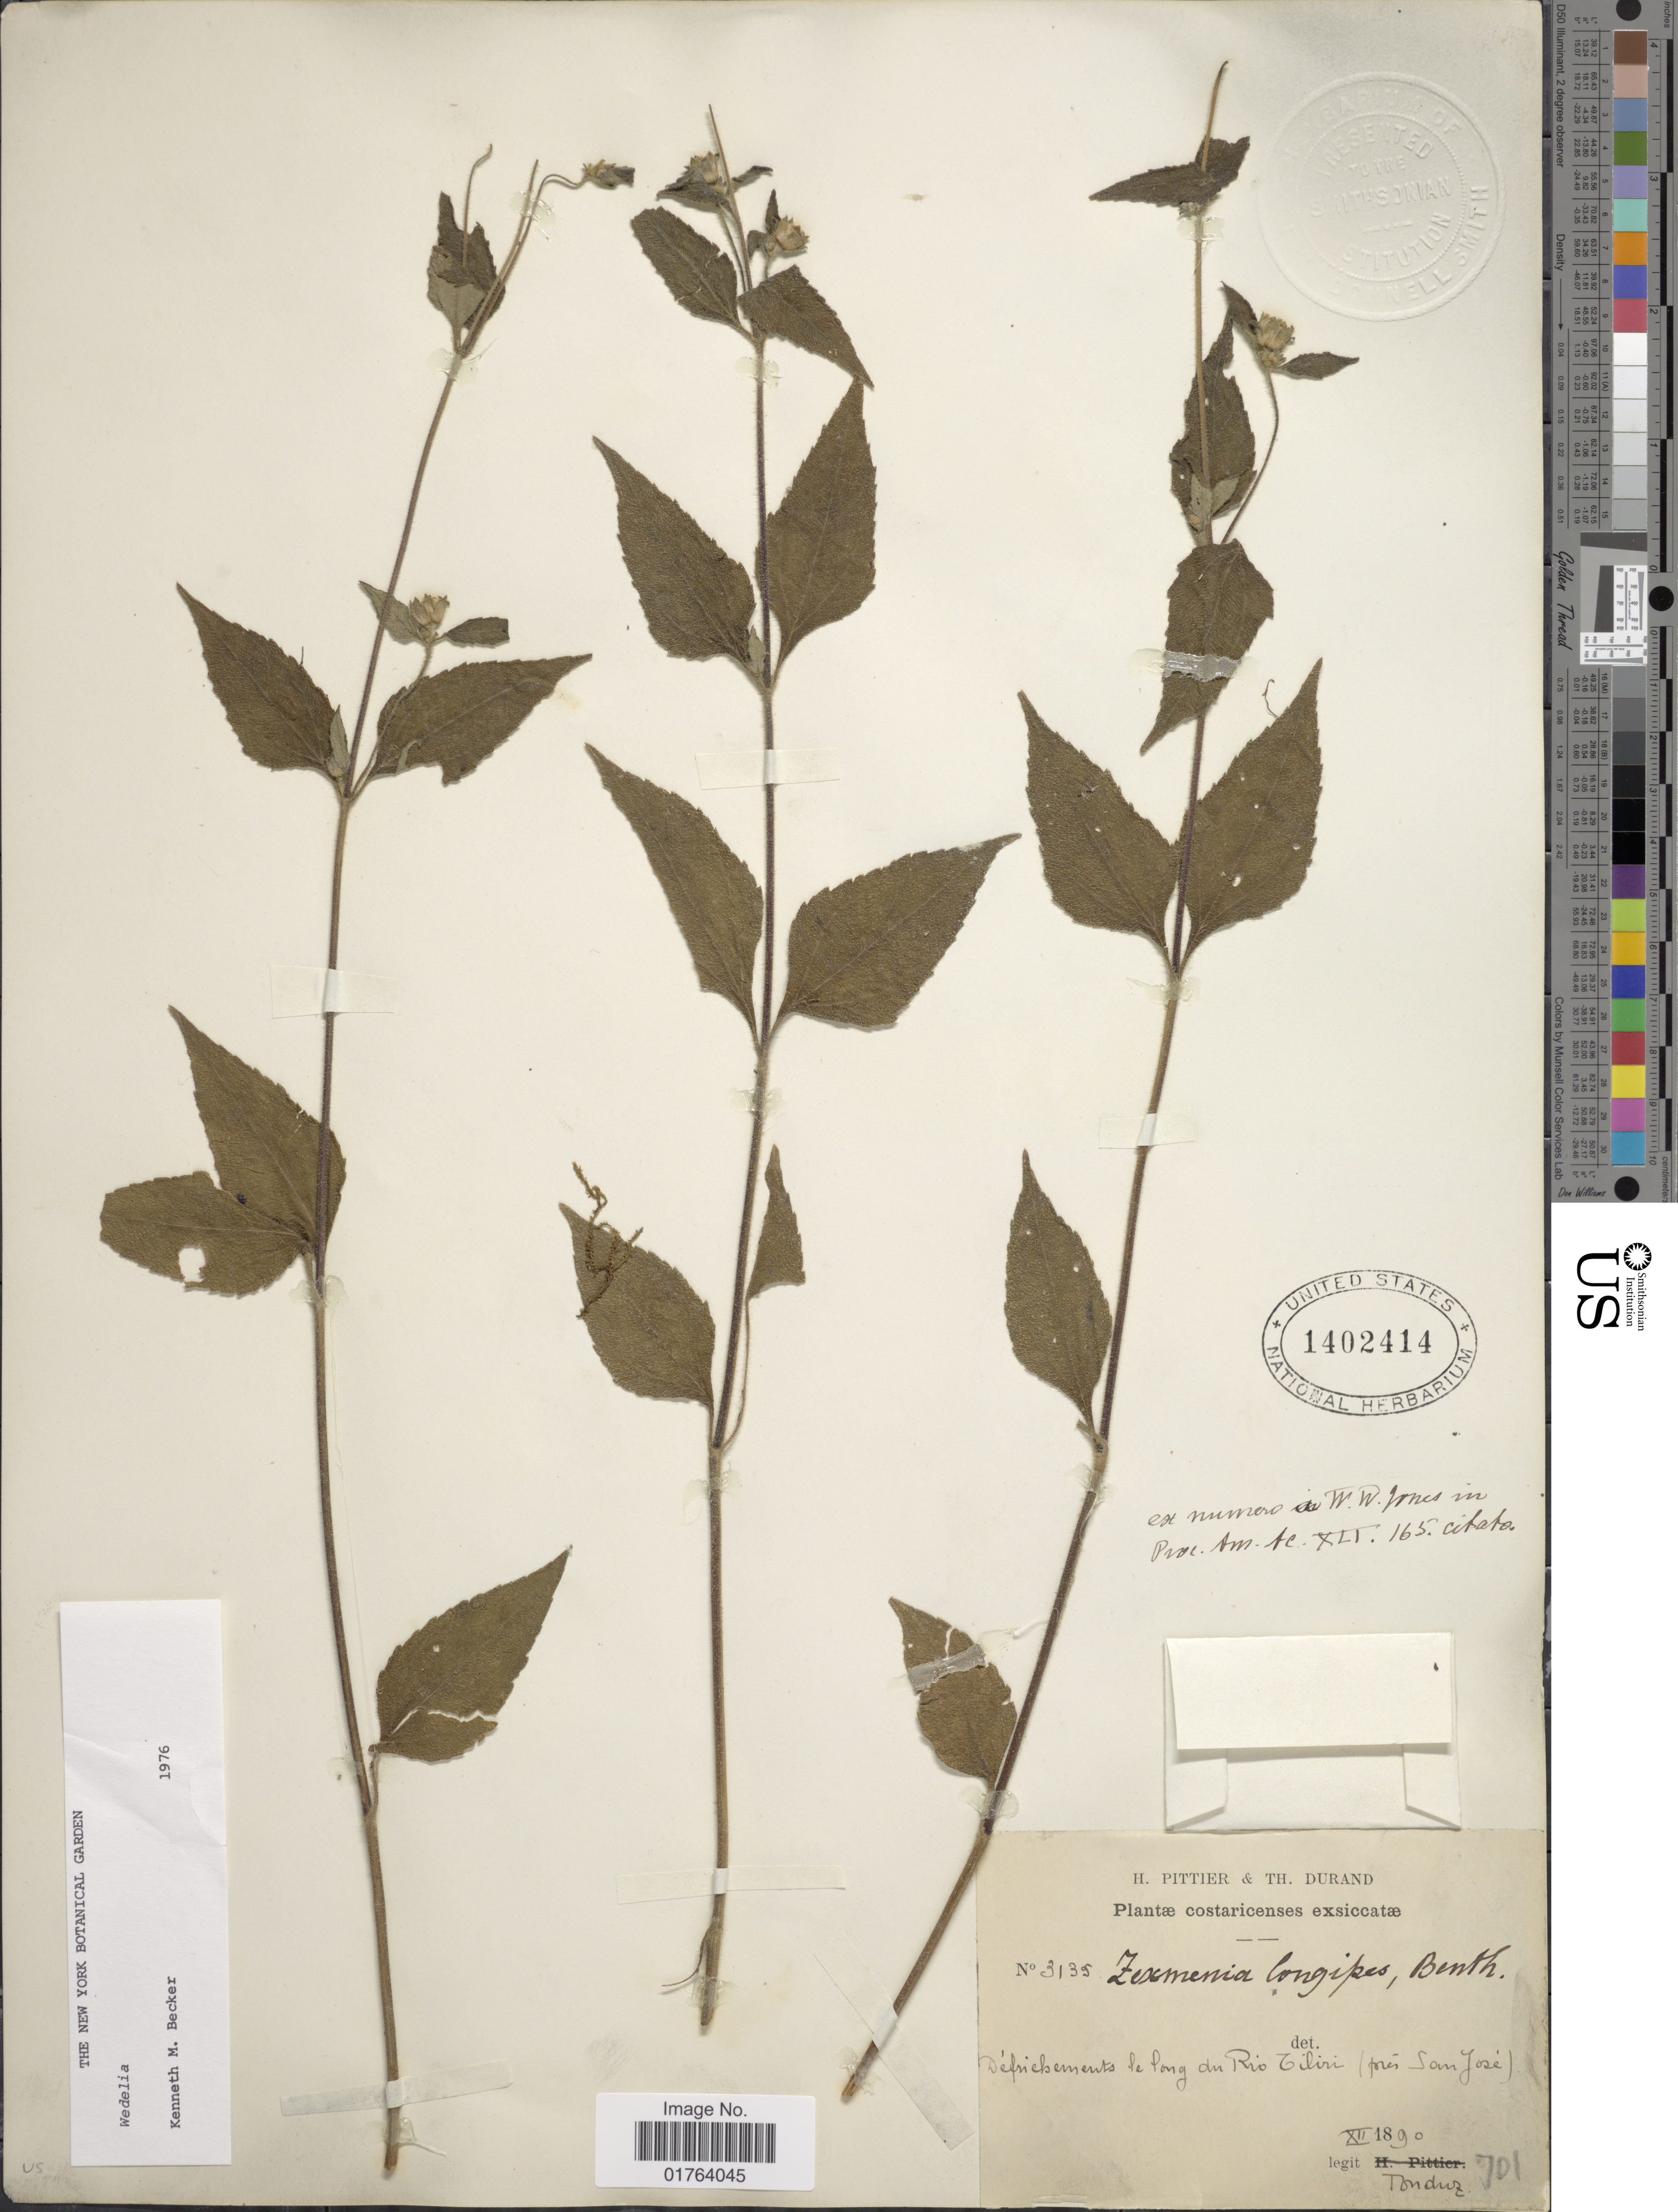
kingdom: Plantae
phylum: Tracheophyta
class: Magnoliopsida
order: Asterales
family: Asteraceae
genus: Wedelia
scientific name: Wedelia longipes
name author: Urb.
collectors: A. Tonduz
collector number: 3135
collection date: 1890-12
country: Costa Rica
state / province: San José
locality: Défrichement le long du Rio Tiliri près San José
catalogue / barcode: US 1402414